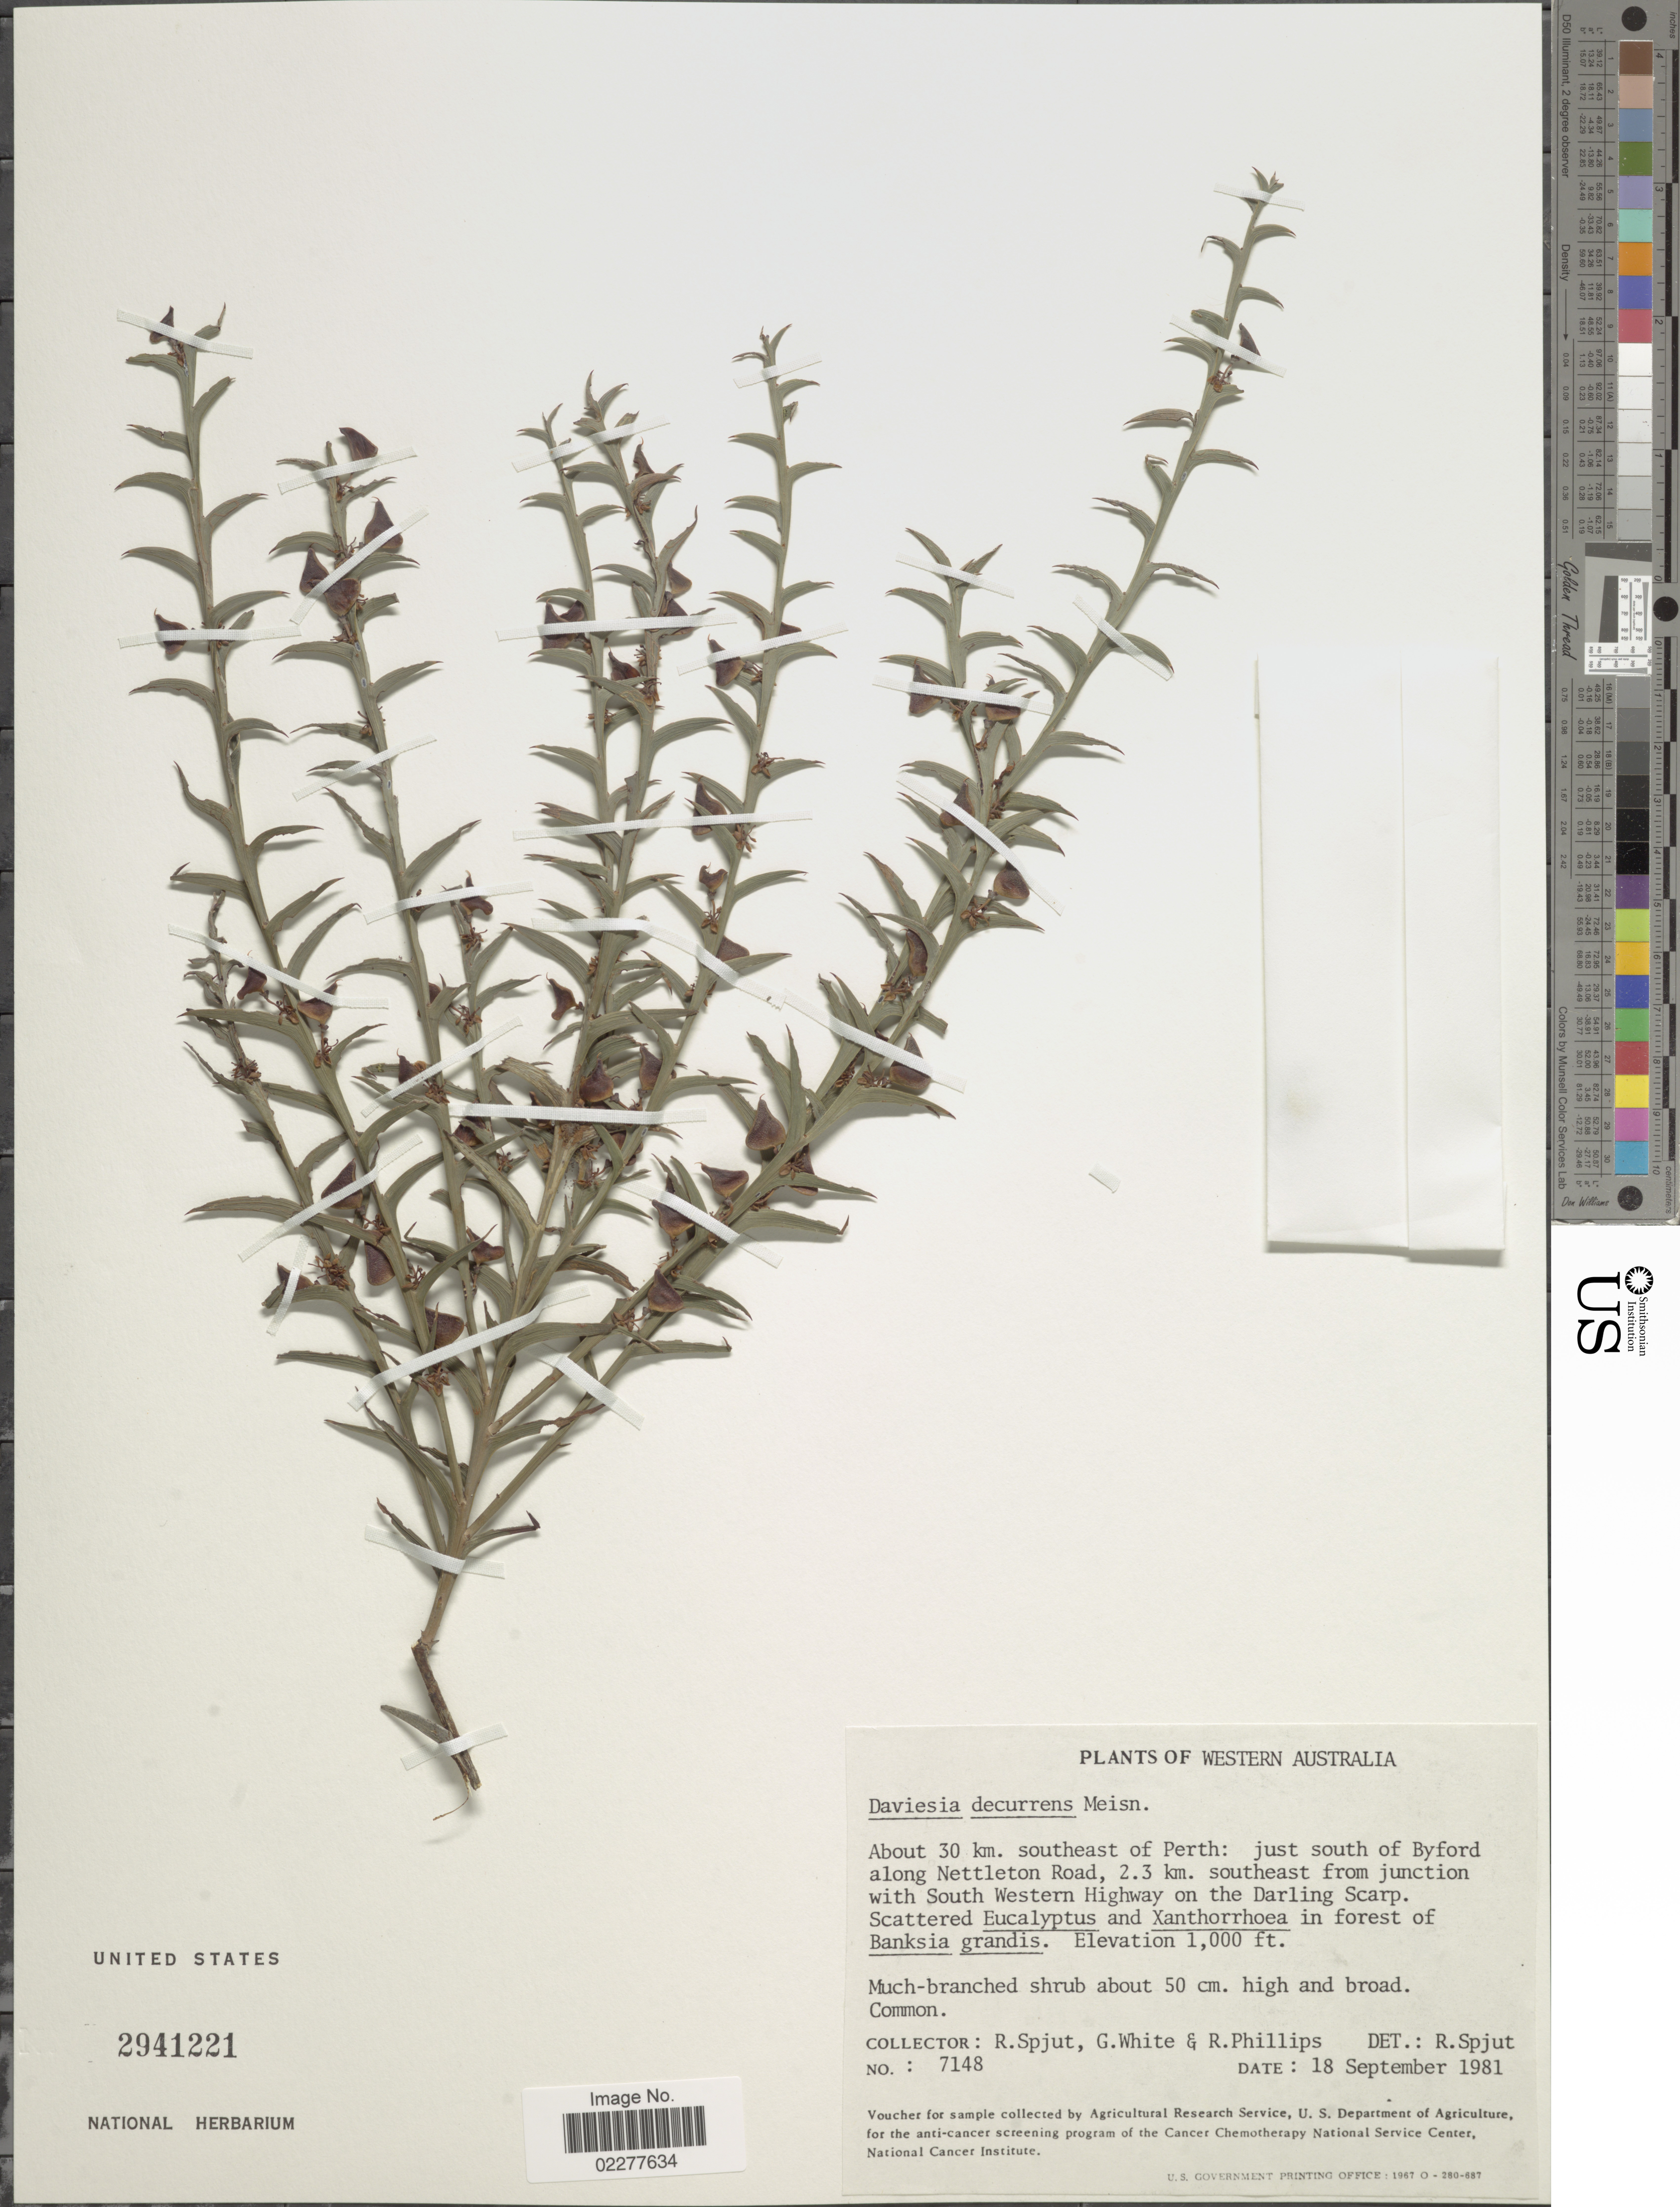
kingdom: Plantae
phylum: Tracheophyta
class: Magnoliopsida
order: Fabales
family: Fabaceae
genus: Daviesia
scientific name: Daviesia decurrens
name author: Meisn.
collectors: R. Spjut, G. White & R. Phillips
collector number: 7148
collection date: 1981-09-18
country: Australia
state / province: Western Australia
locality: About 30 km southeast of Perth: just south of Byford along Nettleton Road, 2.3 km southeast from junction with South Western Highway on the Darling Scarp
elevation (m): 305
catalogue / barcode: US 2941221